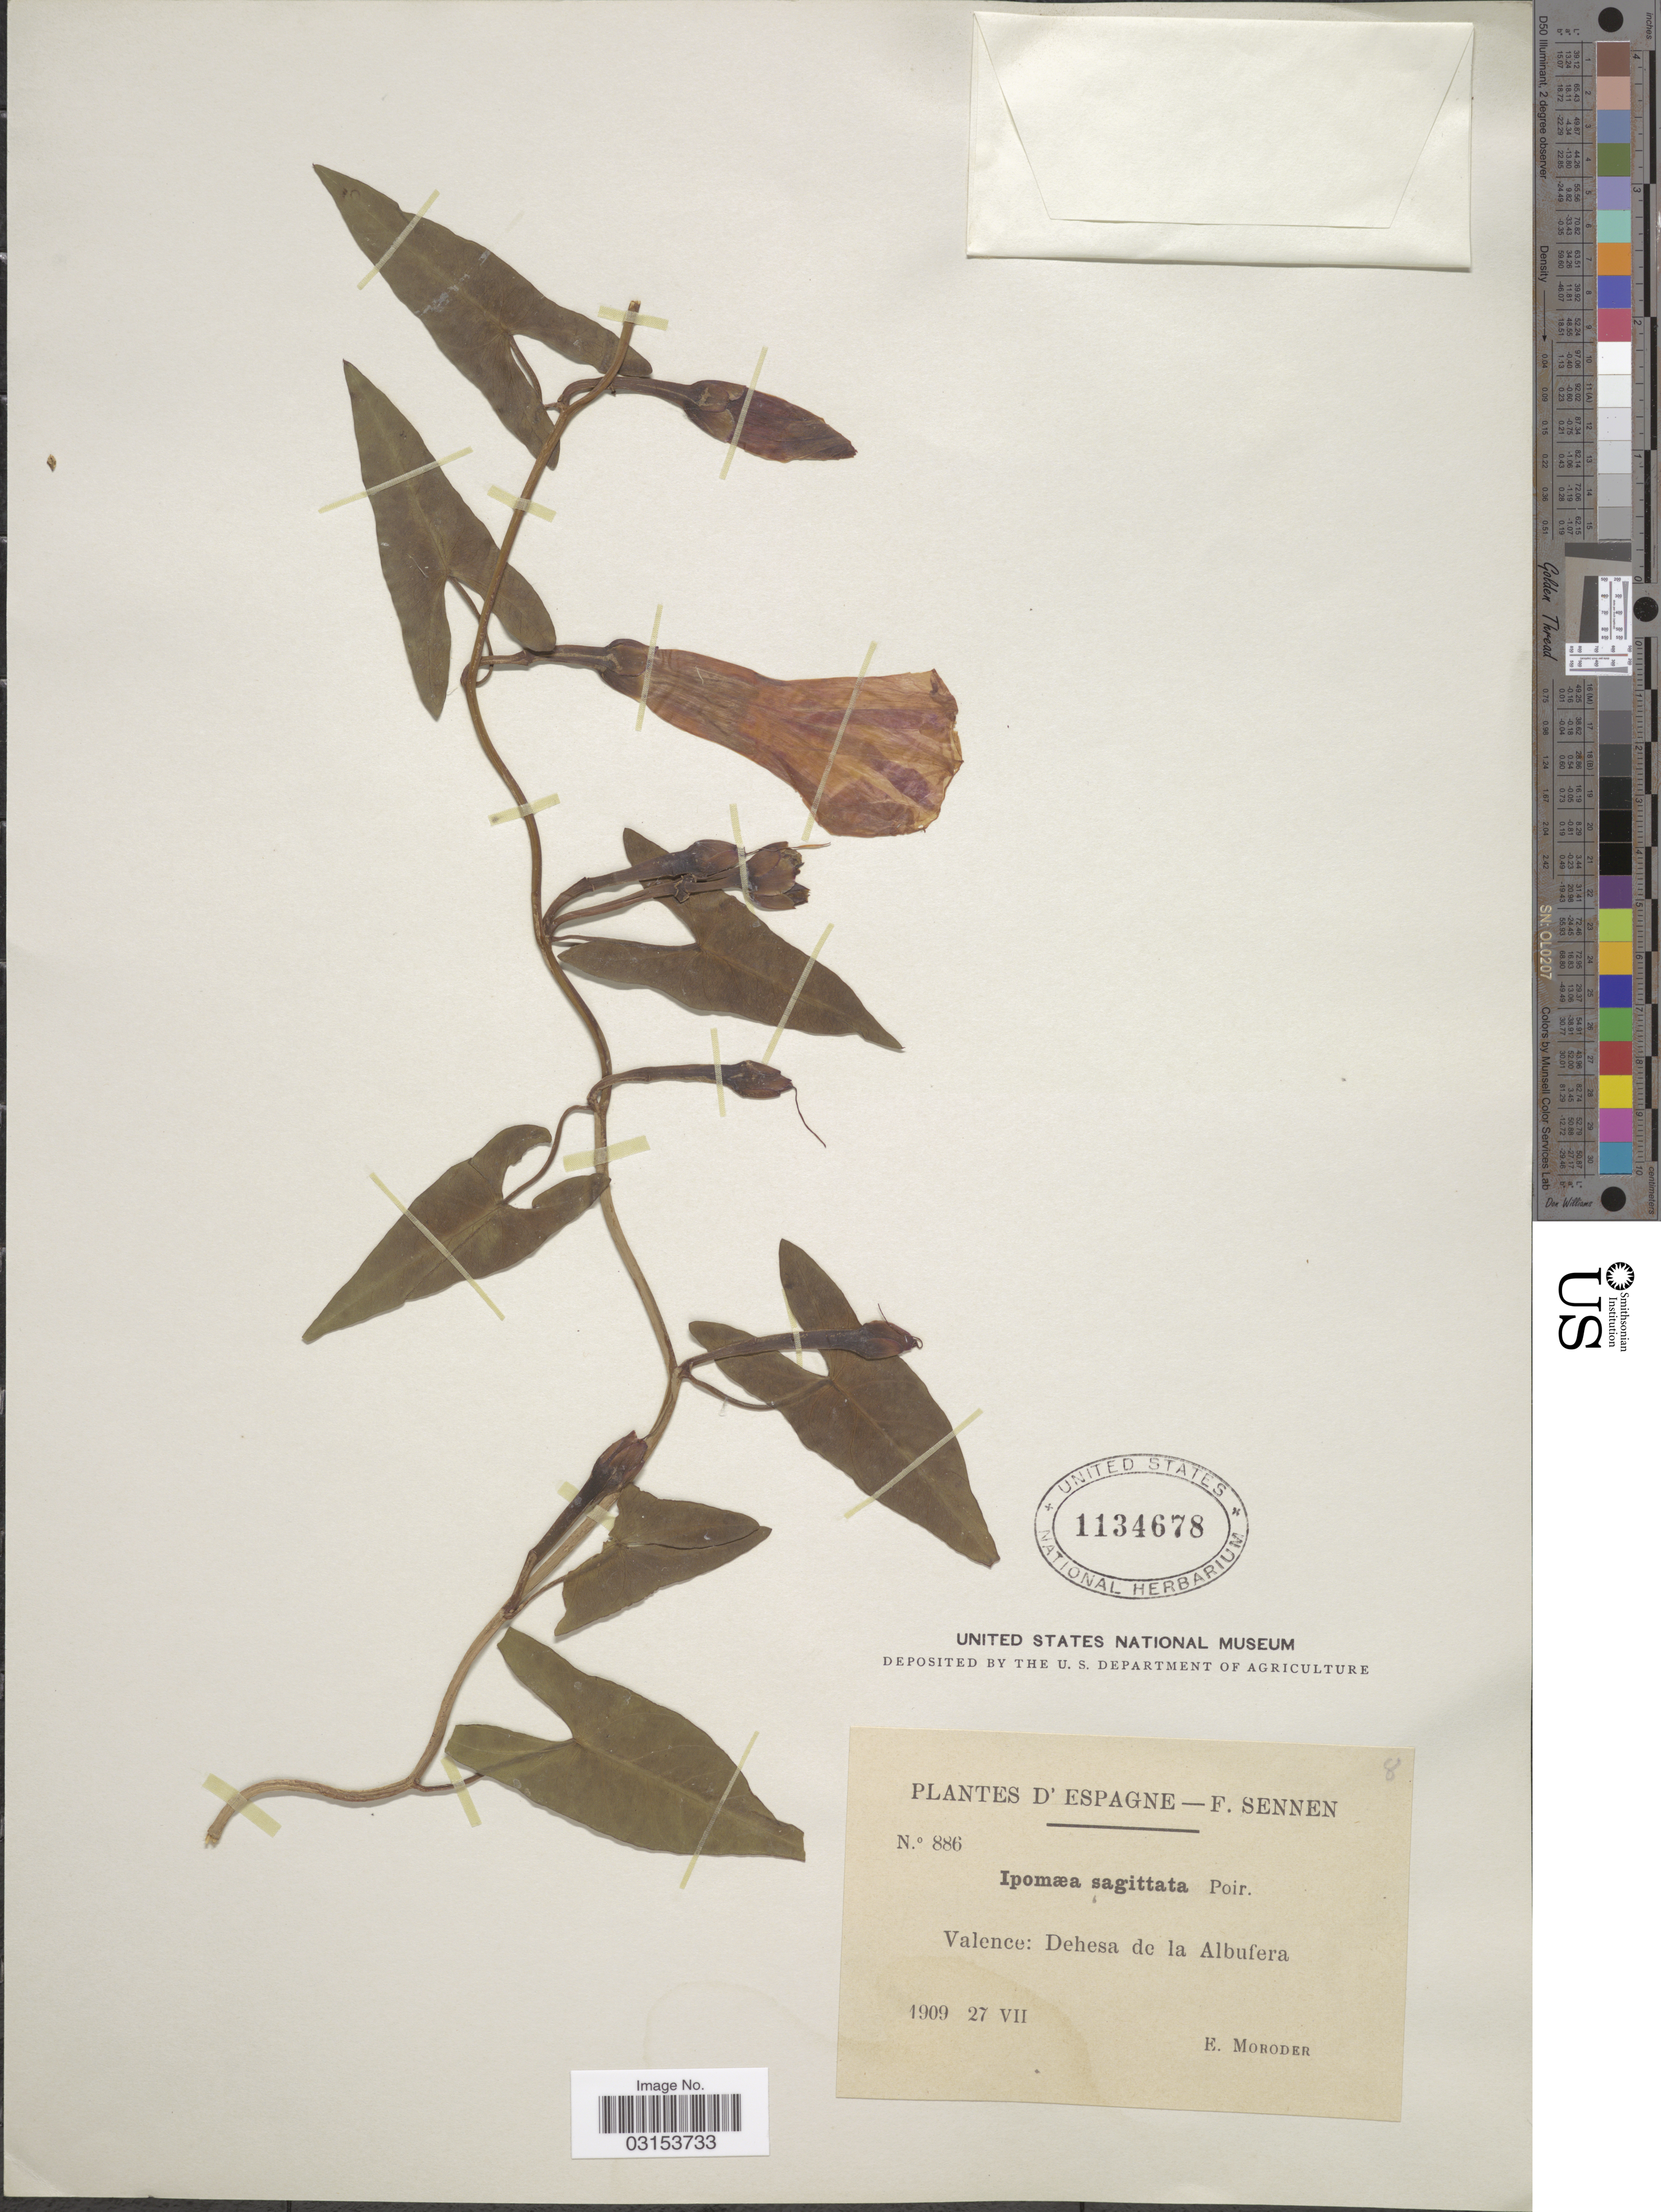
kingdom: Plantae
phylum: Tracheophyta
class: Magnoliopsida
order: Solanales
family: Convolvulaceae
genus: Ipomoea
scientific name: Ipomoea sagittata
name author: Poir.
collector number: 886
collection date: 1909-07-27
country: Spain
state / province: Valenciana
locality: Valence: Dehesa de la Albufera.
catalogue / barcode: US 1134678